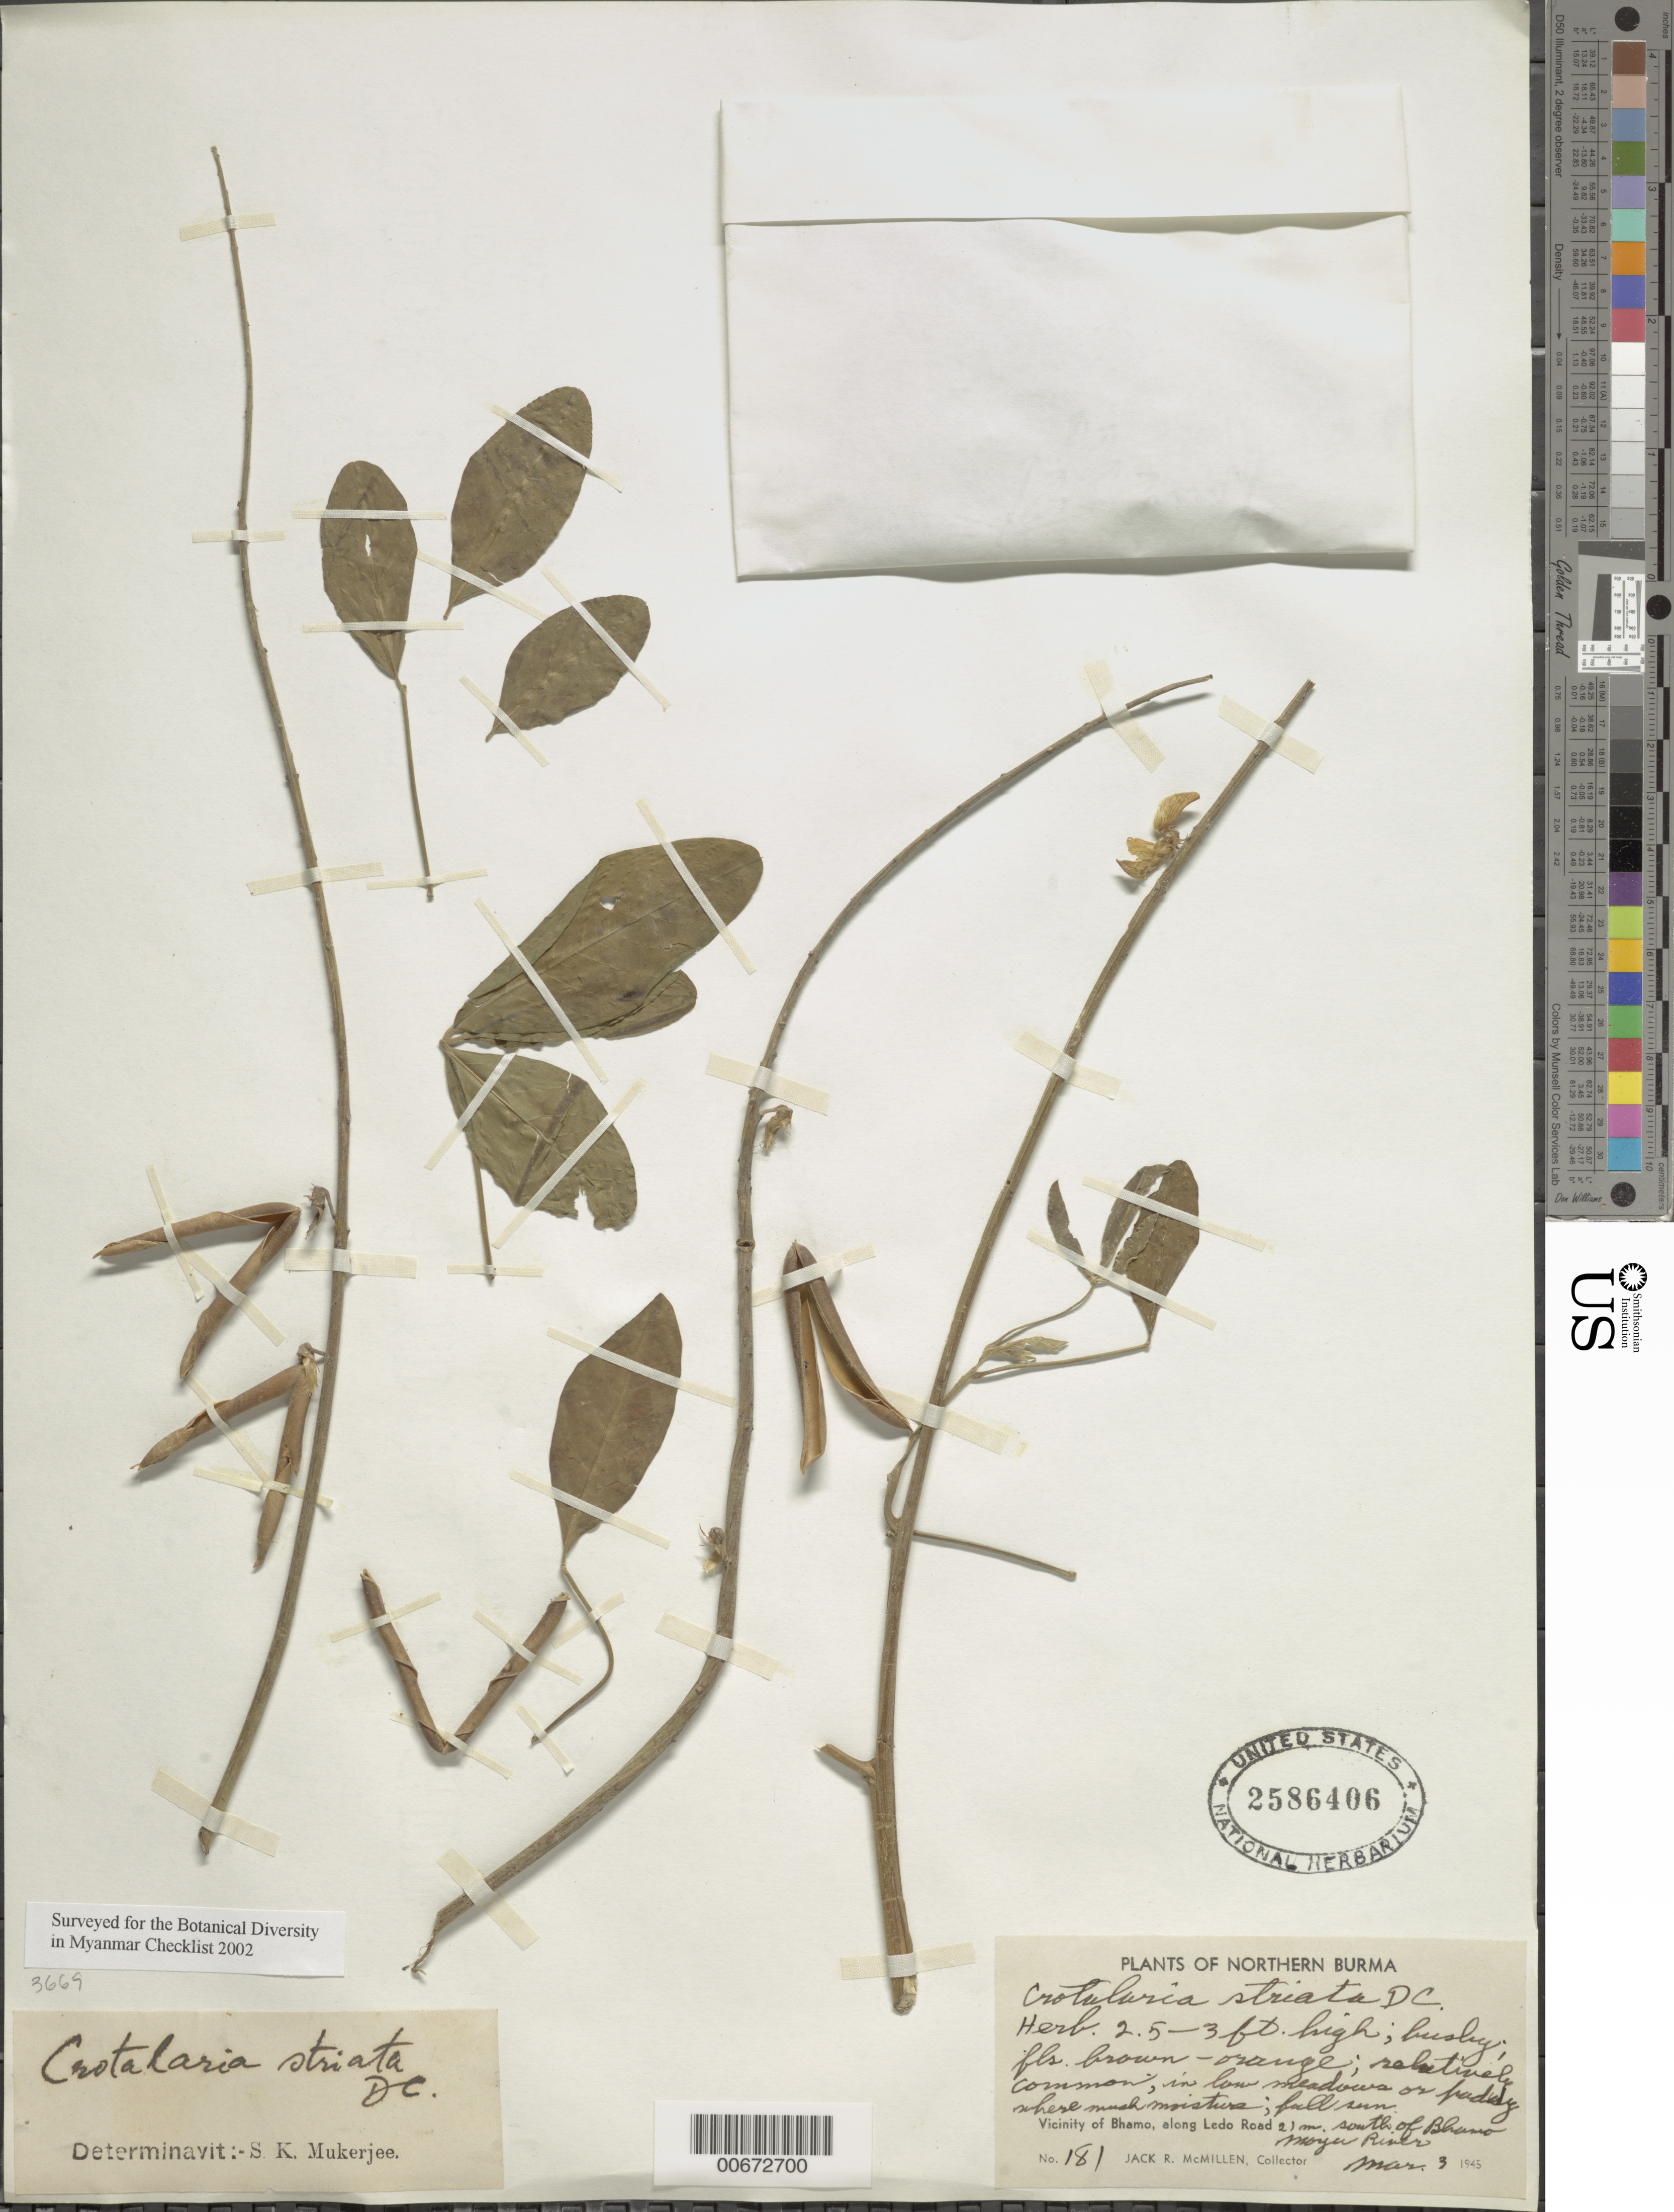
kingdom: Plantae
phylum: Tracheophyta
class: Magnoliopsida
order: Fabales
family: Fabaceae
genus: Crotalaria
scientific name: Crotalaria pallida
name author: Aiton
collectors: J. McMillen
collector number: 181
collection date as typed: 03 Mar 1945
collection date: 1945-03-03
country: Myanmar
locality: Northern Burma, Bhamo, along Ledo Road.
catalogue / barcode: US 2586406